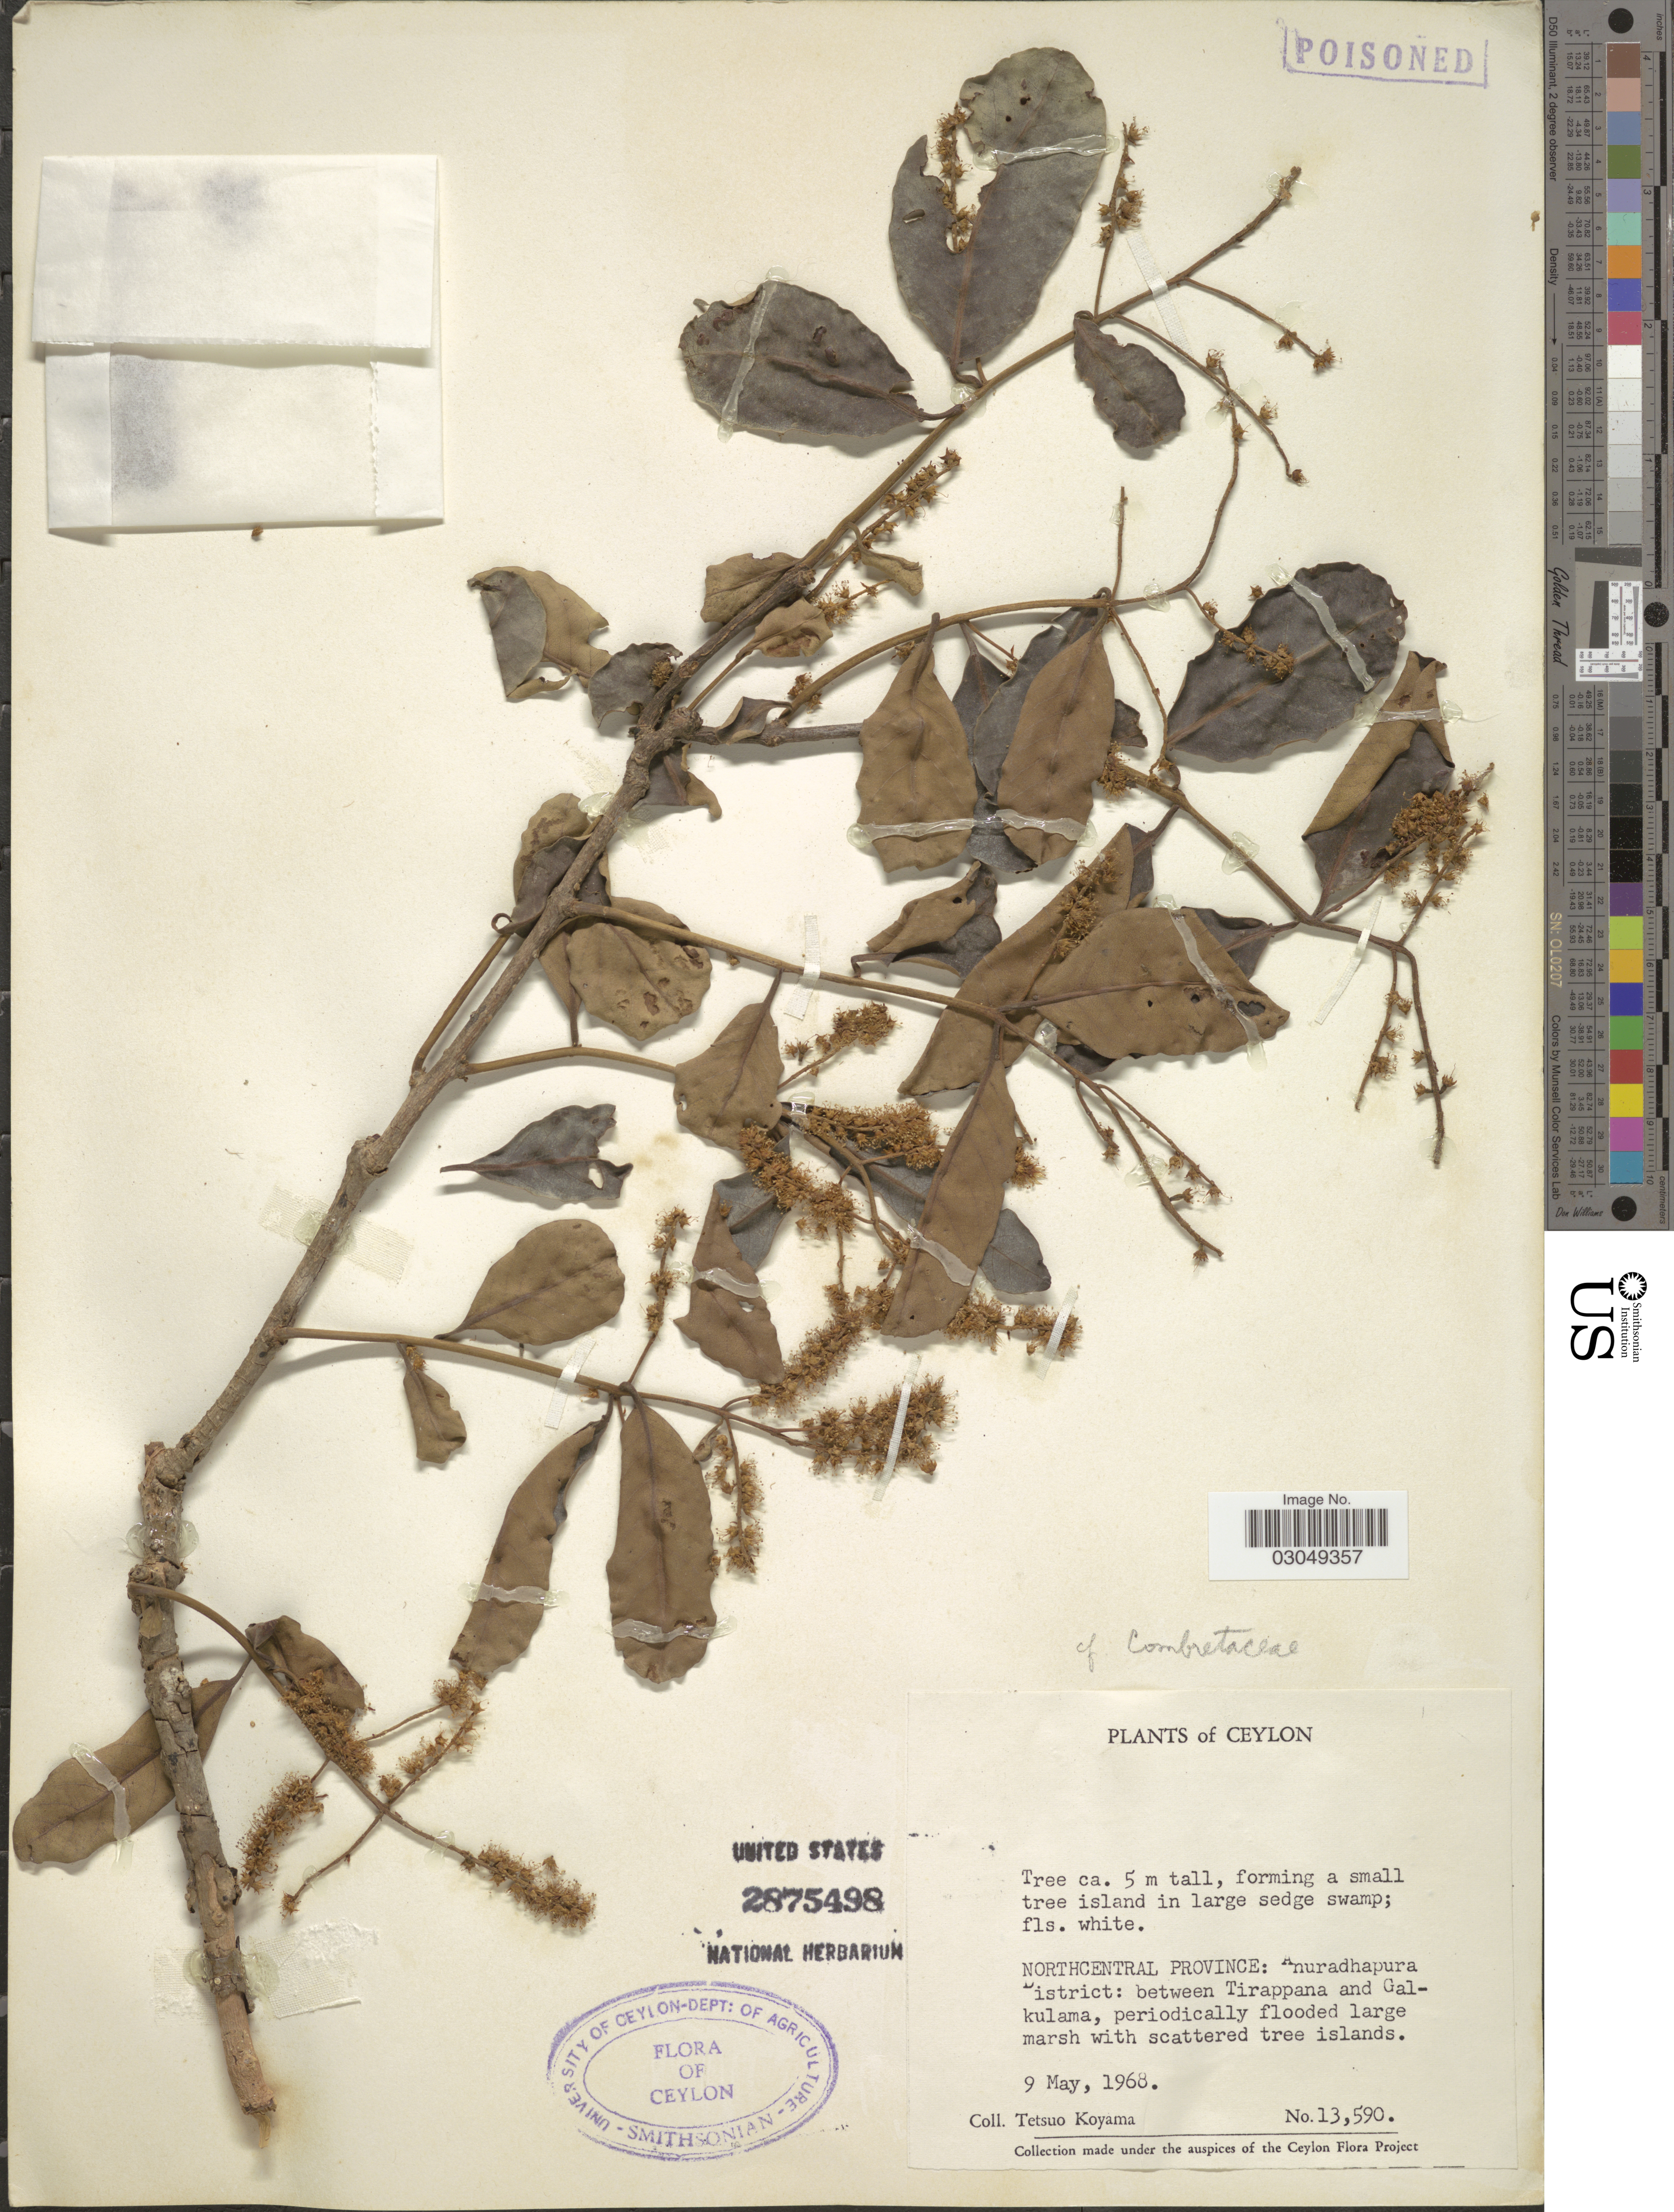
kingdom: Plantae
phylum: Tracheophyta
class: Magnoliopsida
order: Myrtales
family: Combretaceae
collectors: T. Koyama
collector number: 13590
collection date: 1968-05-09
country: Sri Lanka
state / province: North Central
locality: Ceylon. Anuradhapura District: between Tirappana and Gakulama.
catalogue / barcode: US 2875498